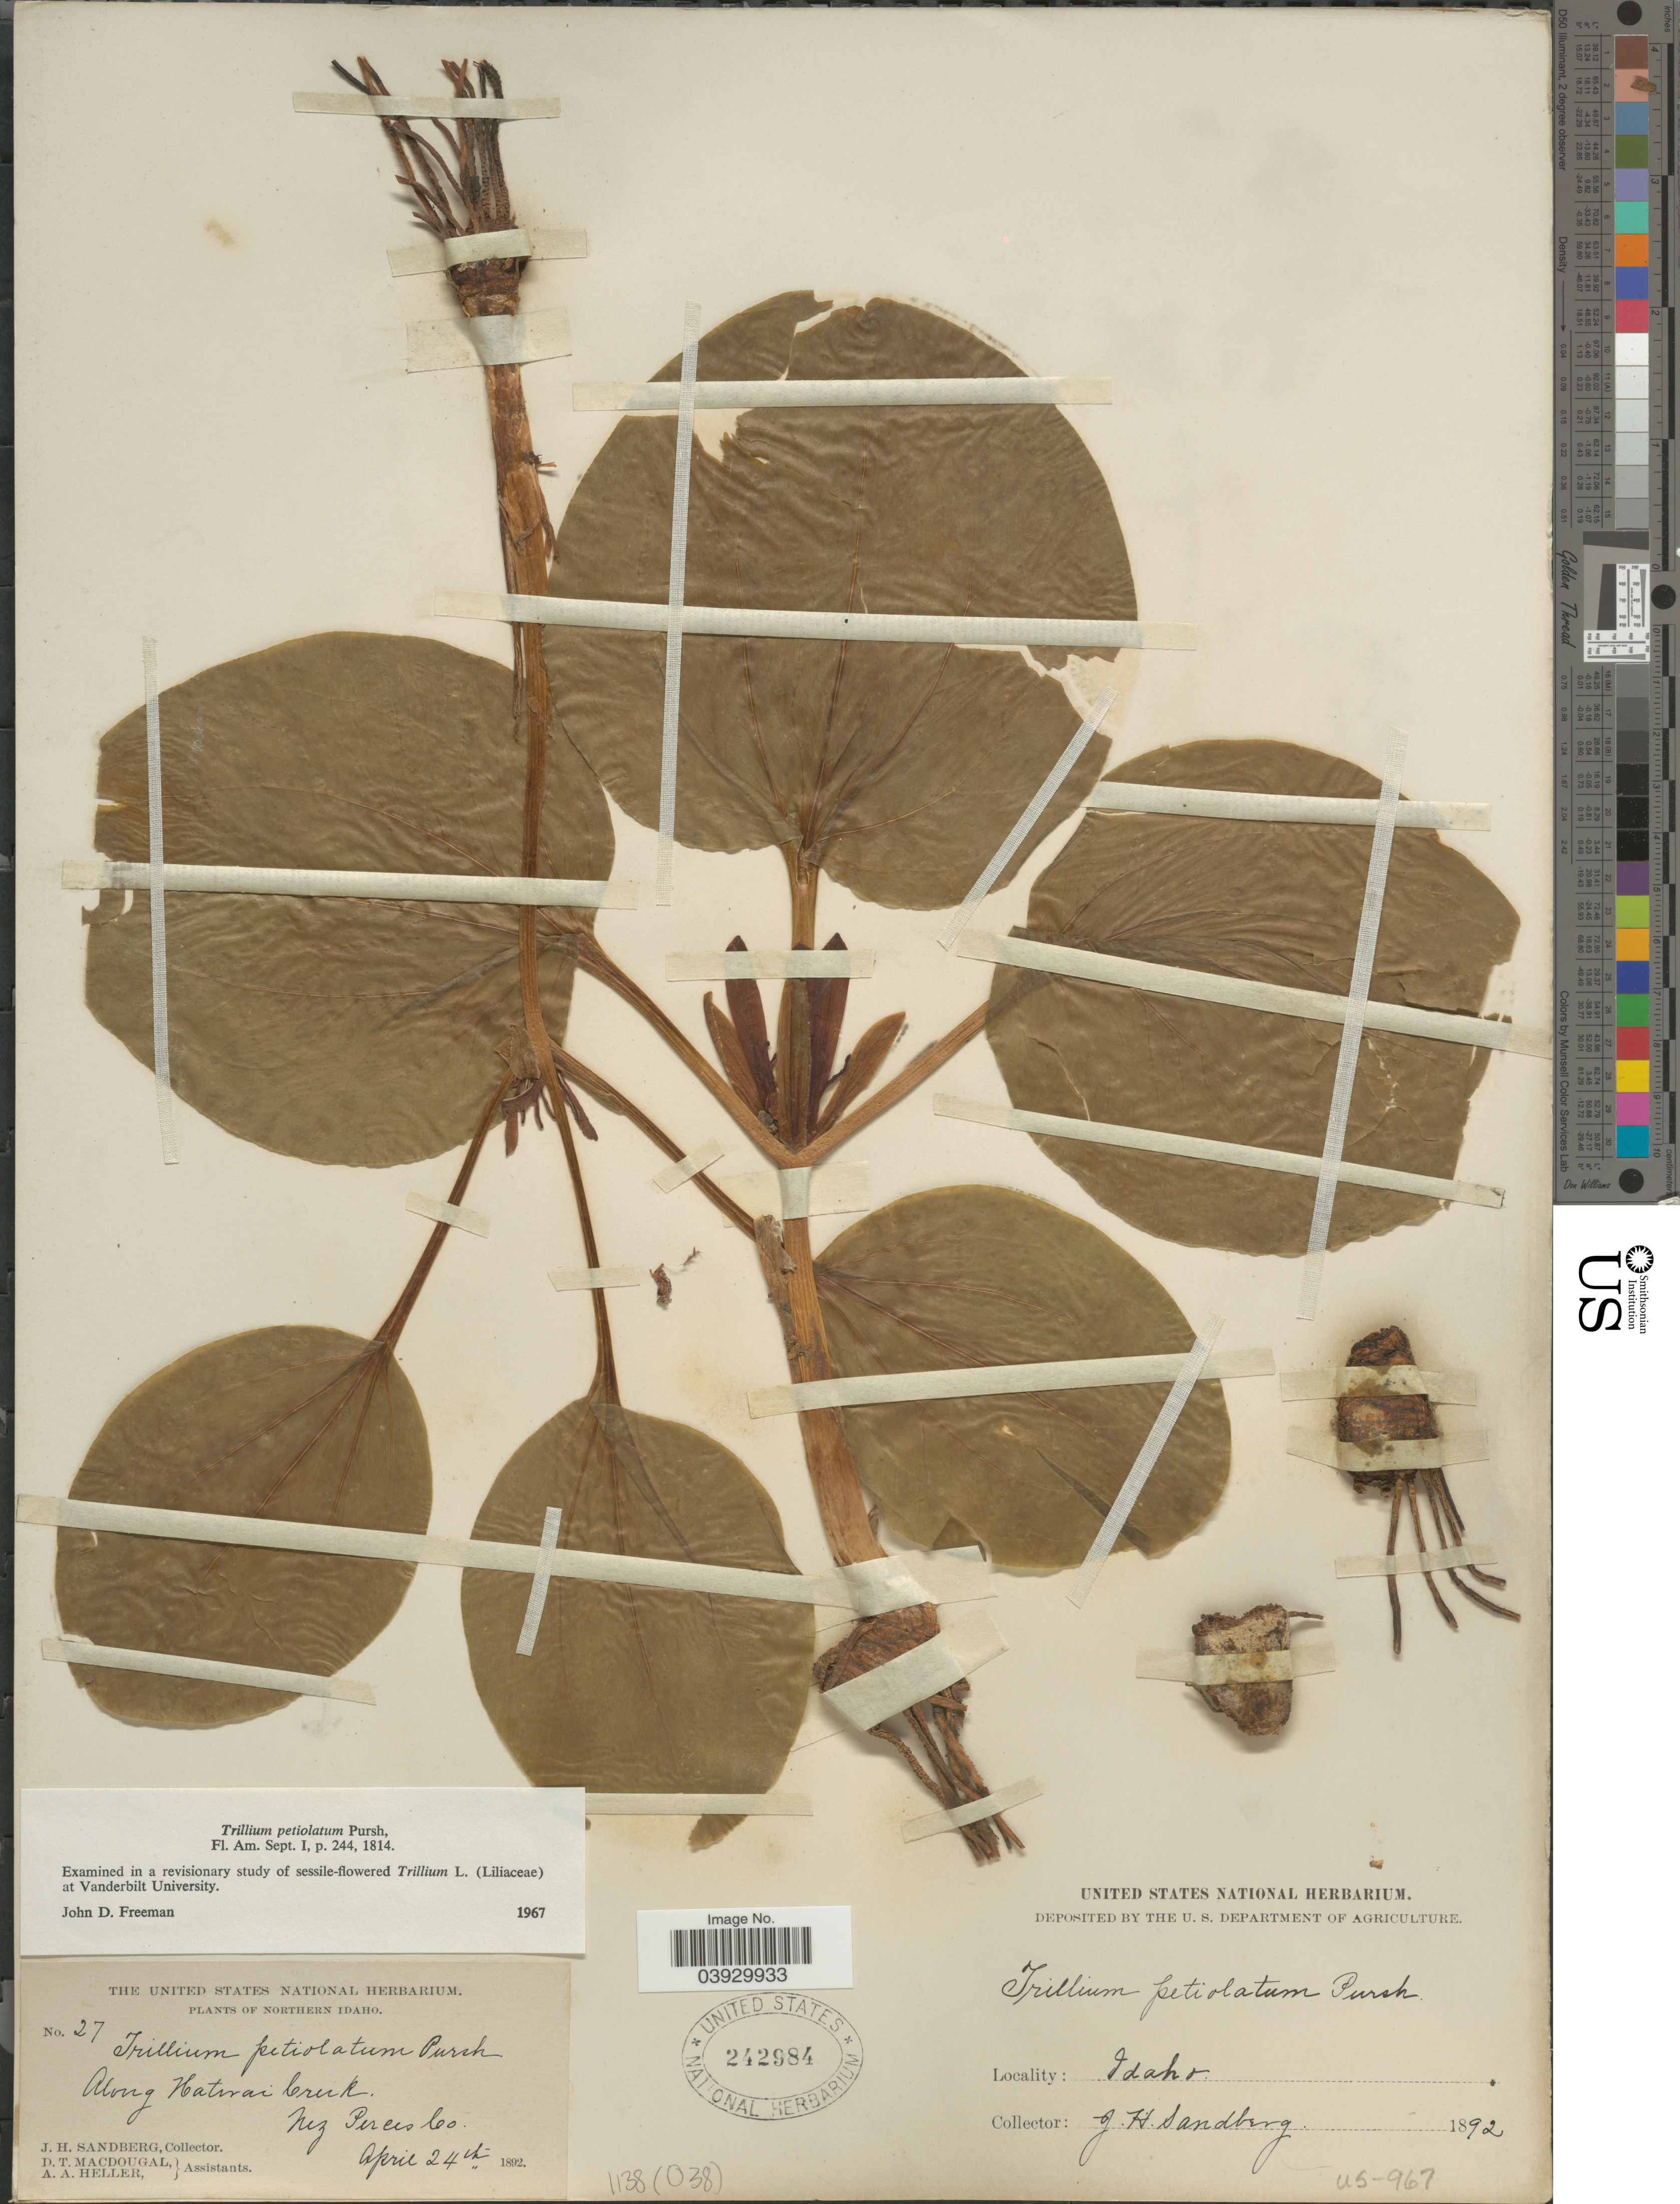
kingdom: Plantae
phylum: Tracheophyta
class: Liliopsida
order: Liliales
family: Melanthiaceae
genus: Trillium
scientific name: Trillium petiolatum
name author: Pursh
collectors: J. H. Sandberg, D. T. MacDougal & A. A. Heller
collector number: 27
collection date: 1892-04-24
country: United States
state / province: Idaho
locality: Northern Idaho. Along Hatwai Creek. Nez Perces Co.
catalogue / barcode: US 242984